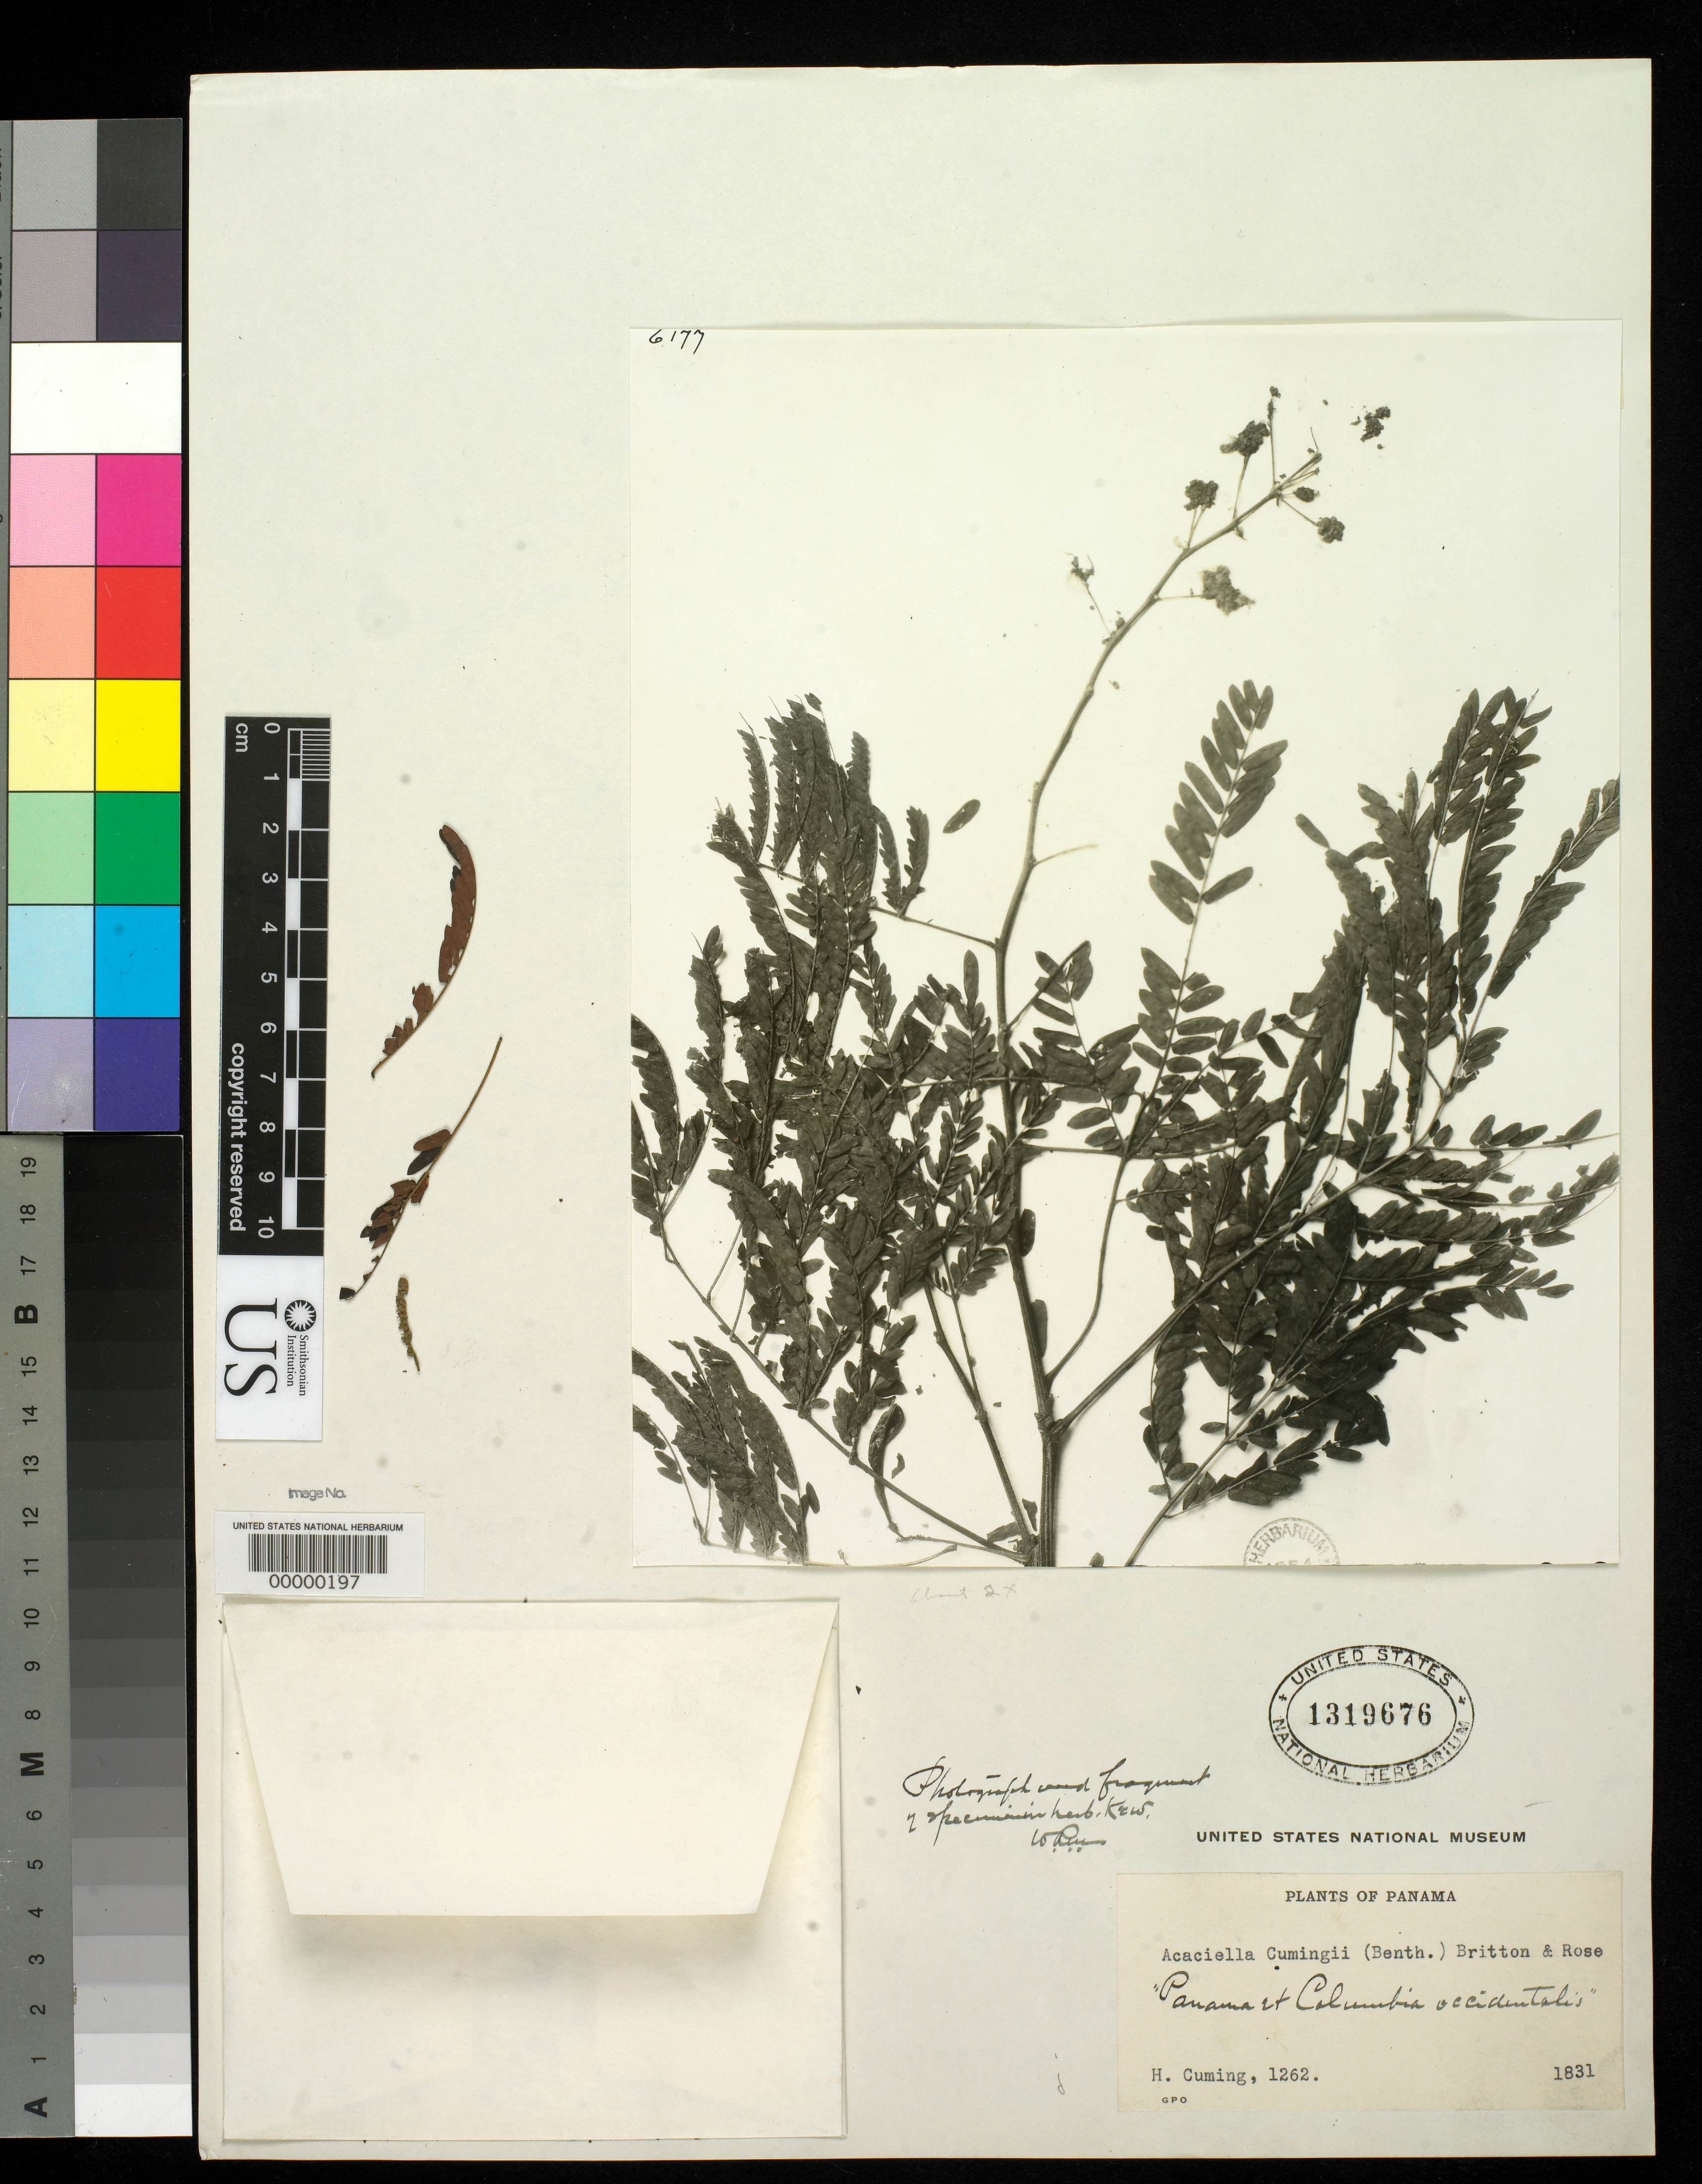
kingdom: Plantae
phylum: Tracheophyta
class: Magnoliopsida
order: Fabales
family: Fabaceae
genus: Acacia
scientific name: Acacia cumingii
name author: Benth.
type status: Type Material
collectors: H. Cuming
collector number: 1262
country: Panama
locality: NW of Boquete towards Parque Nacional Volcan Baru.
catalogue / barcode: US 1319676